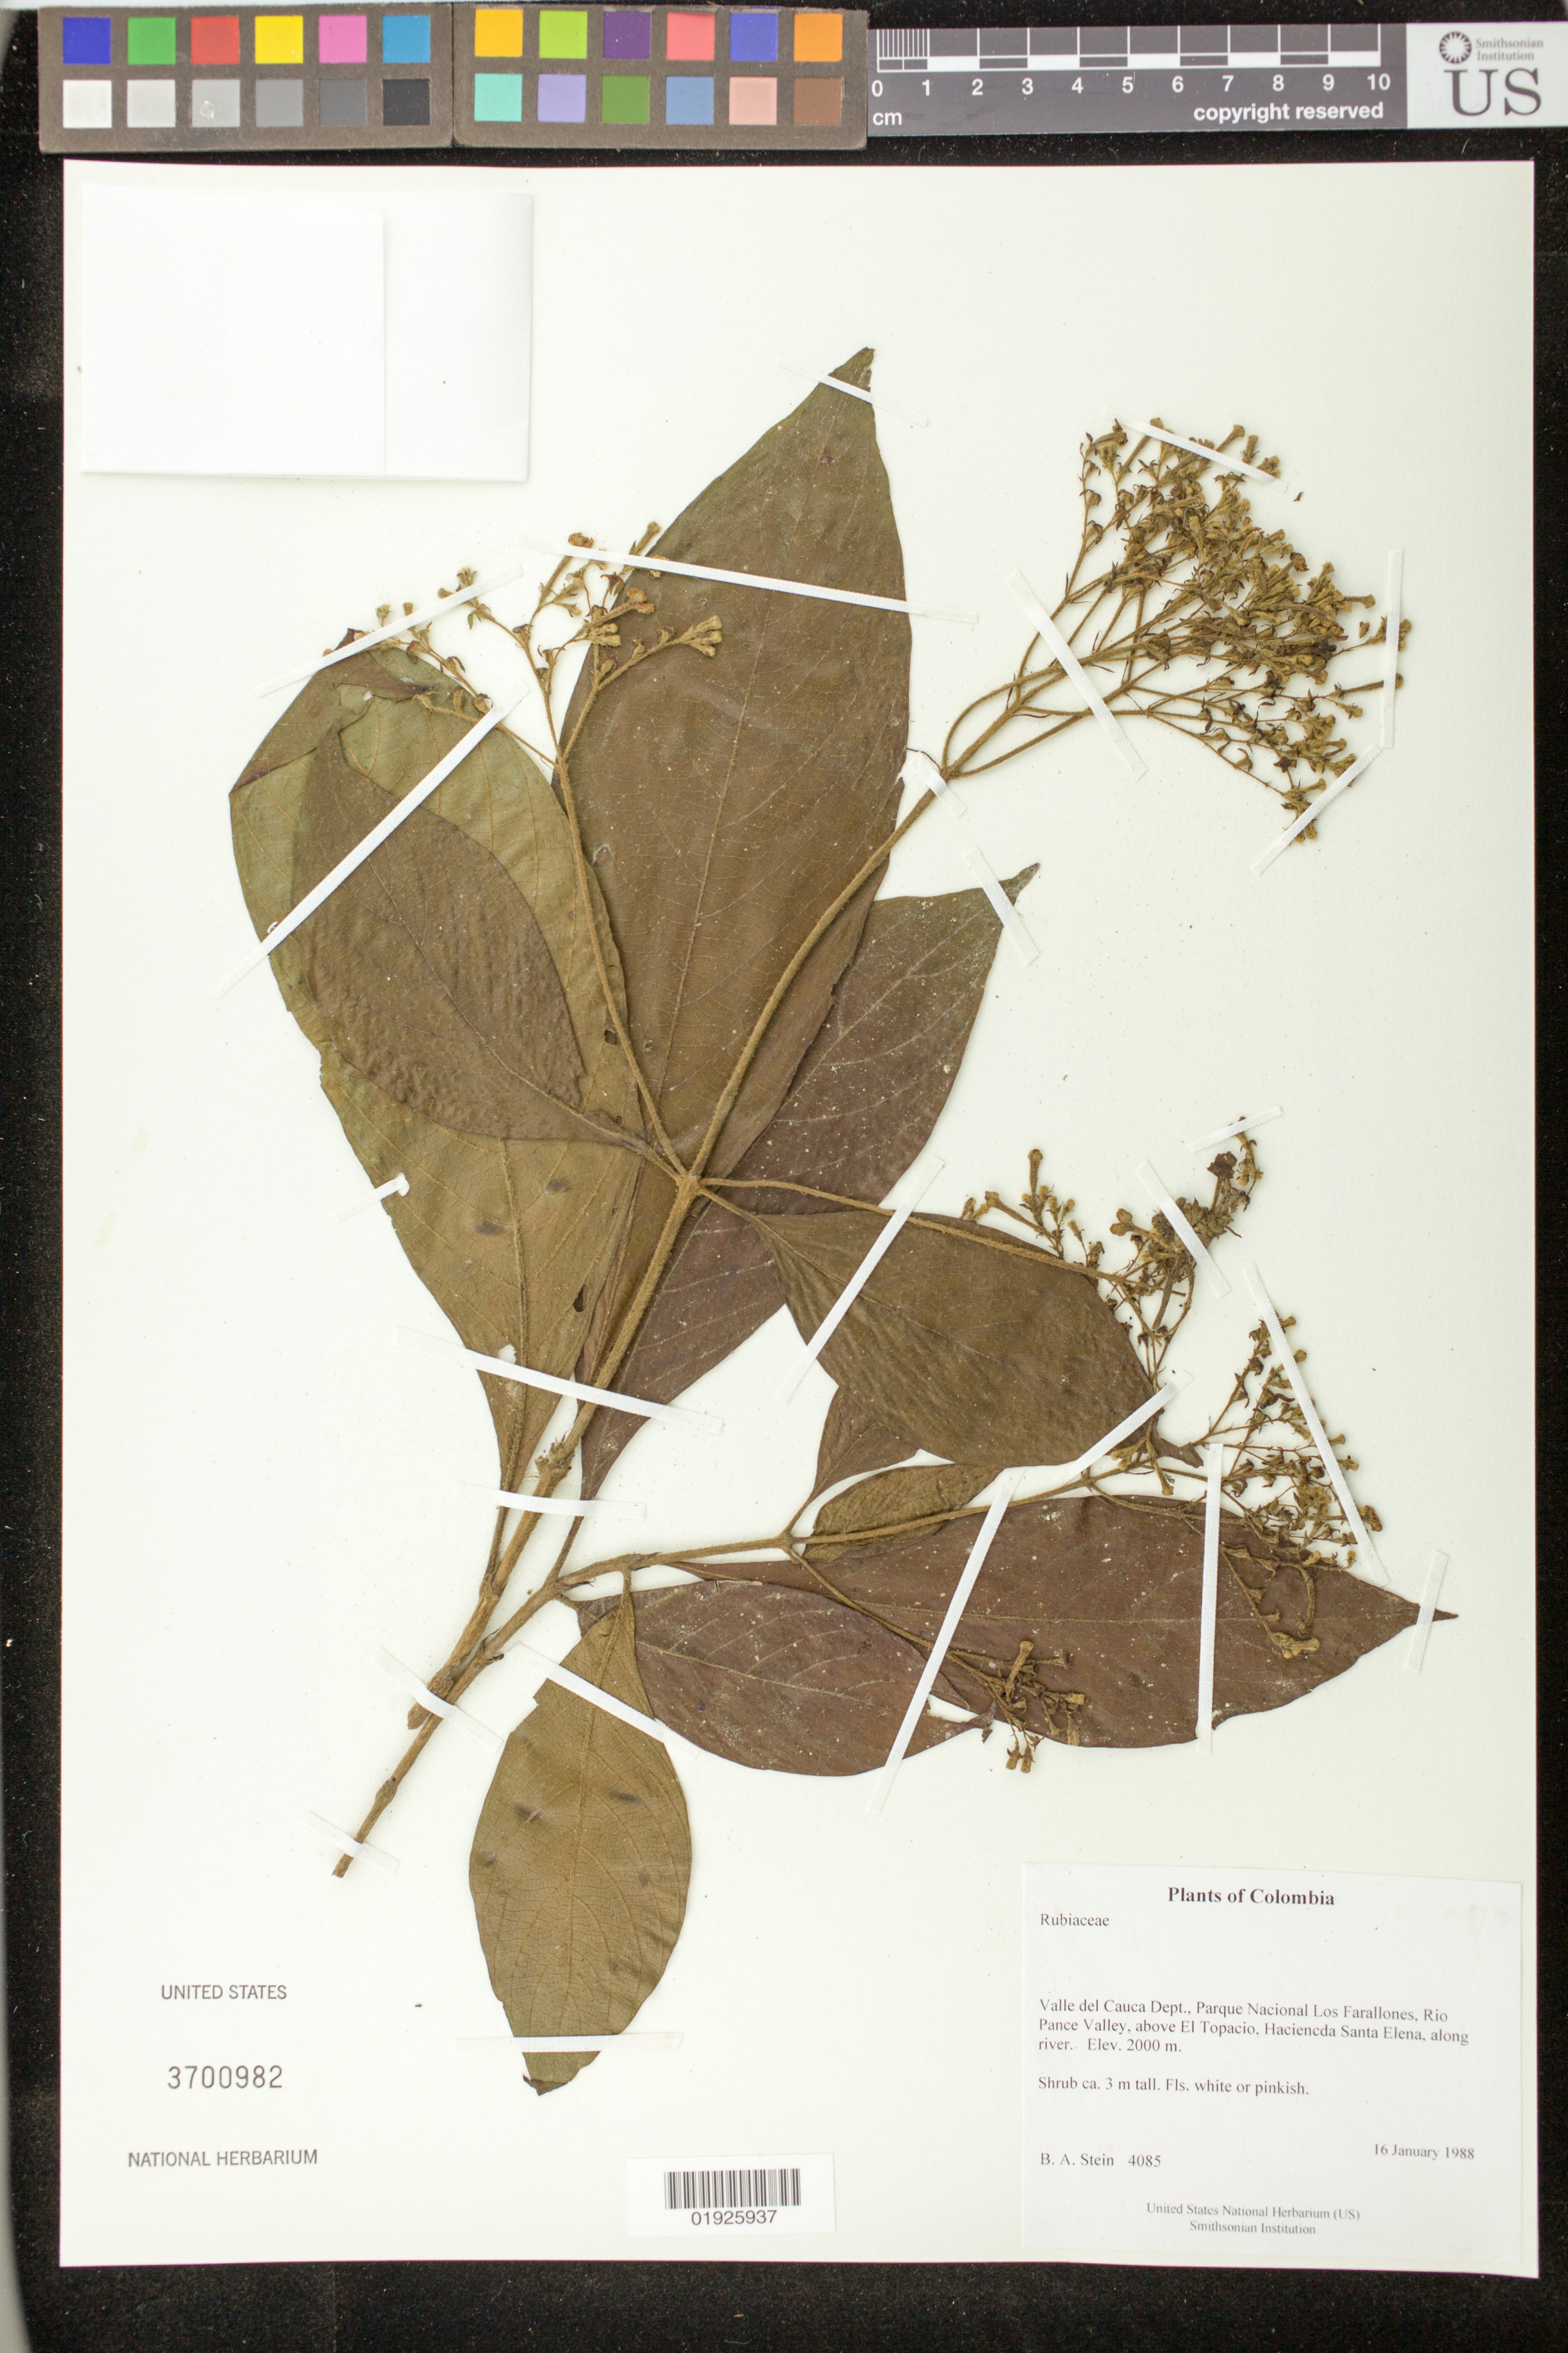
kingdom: Plantae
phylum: Tracheophyta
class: Magnoliopsida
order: Gentianales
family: Rubiaceae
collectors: B. A. Stein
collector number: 4085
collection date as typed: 16 January 1988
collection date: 1988-01-16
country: Colombia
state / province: Valle del Cauca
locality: Parque Nacional Los Farallones, Rio Pance Valley, above El Topacio, Haciencda Santa Elena, along river.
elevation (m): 2000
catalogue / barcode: US 3700982